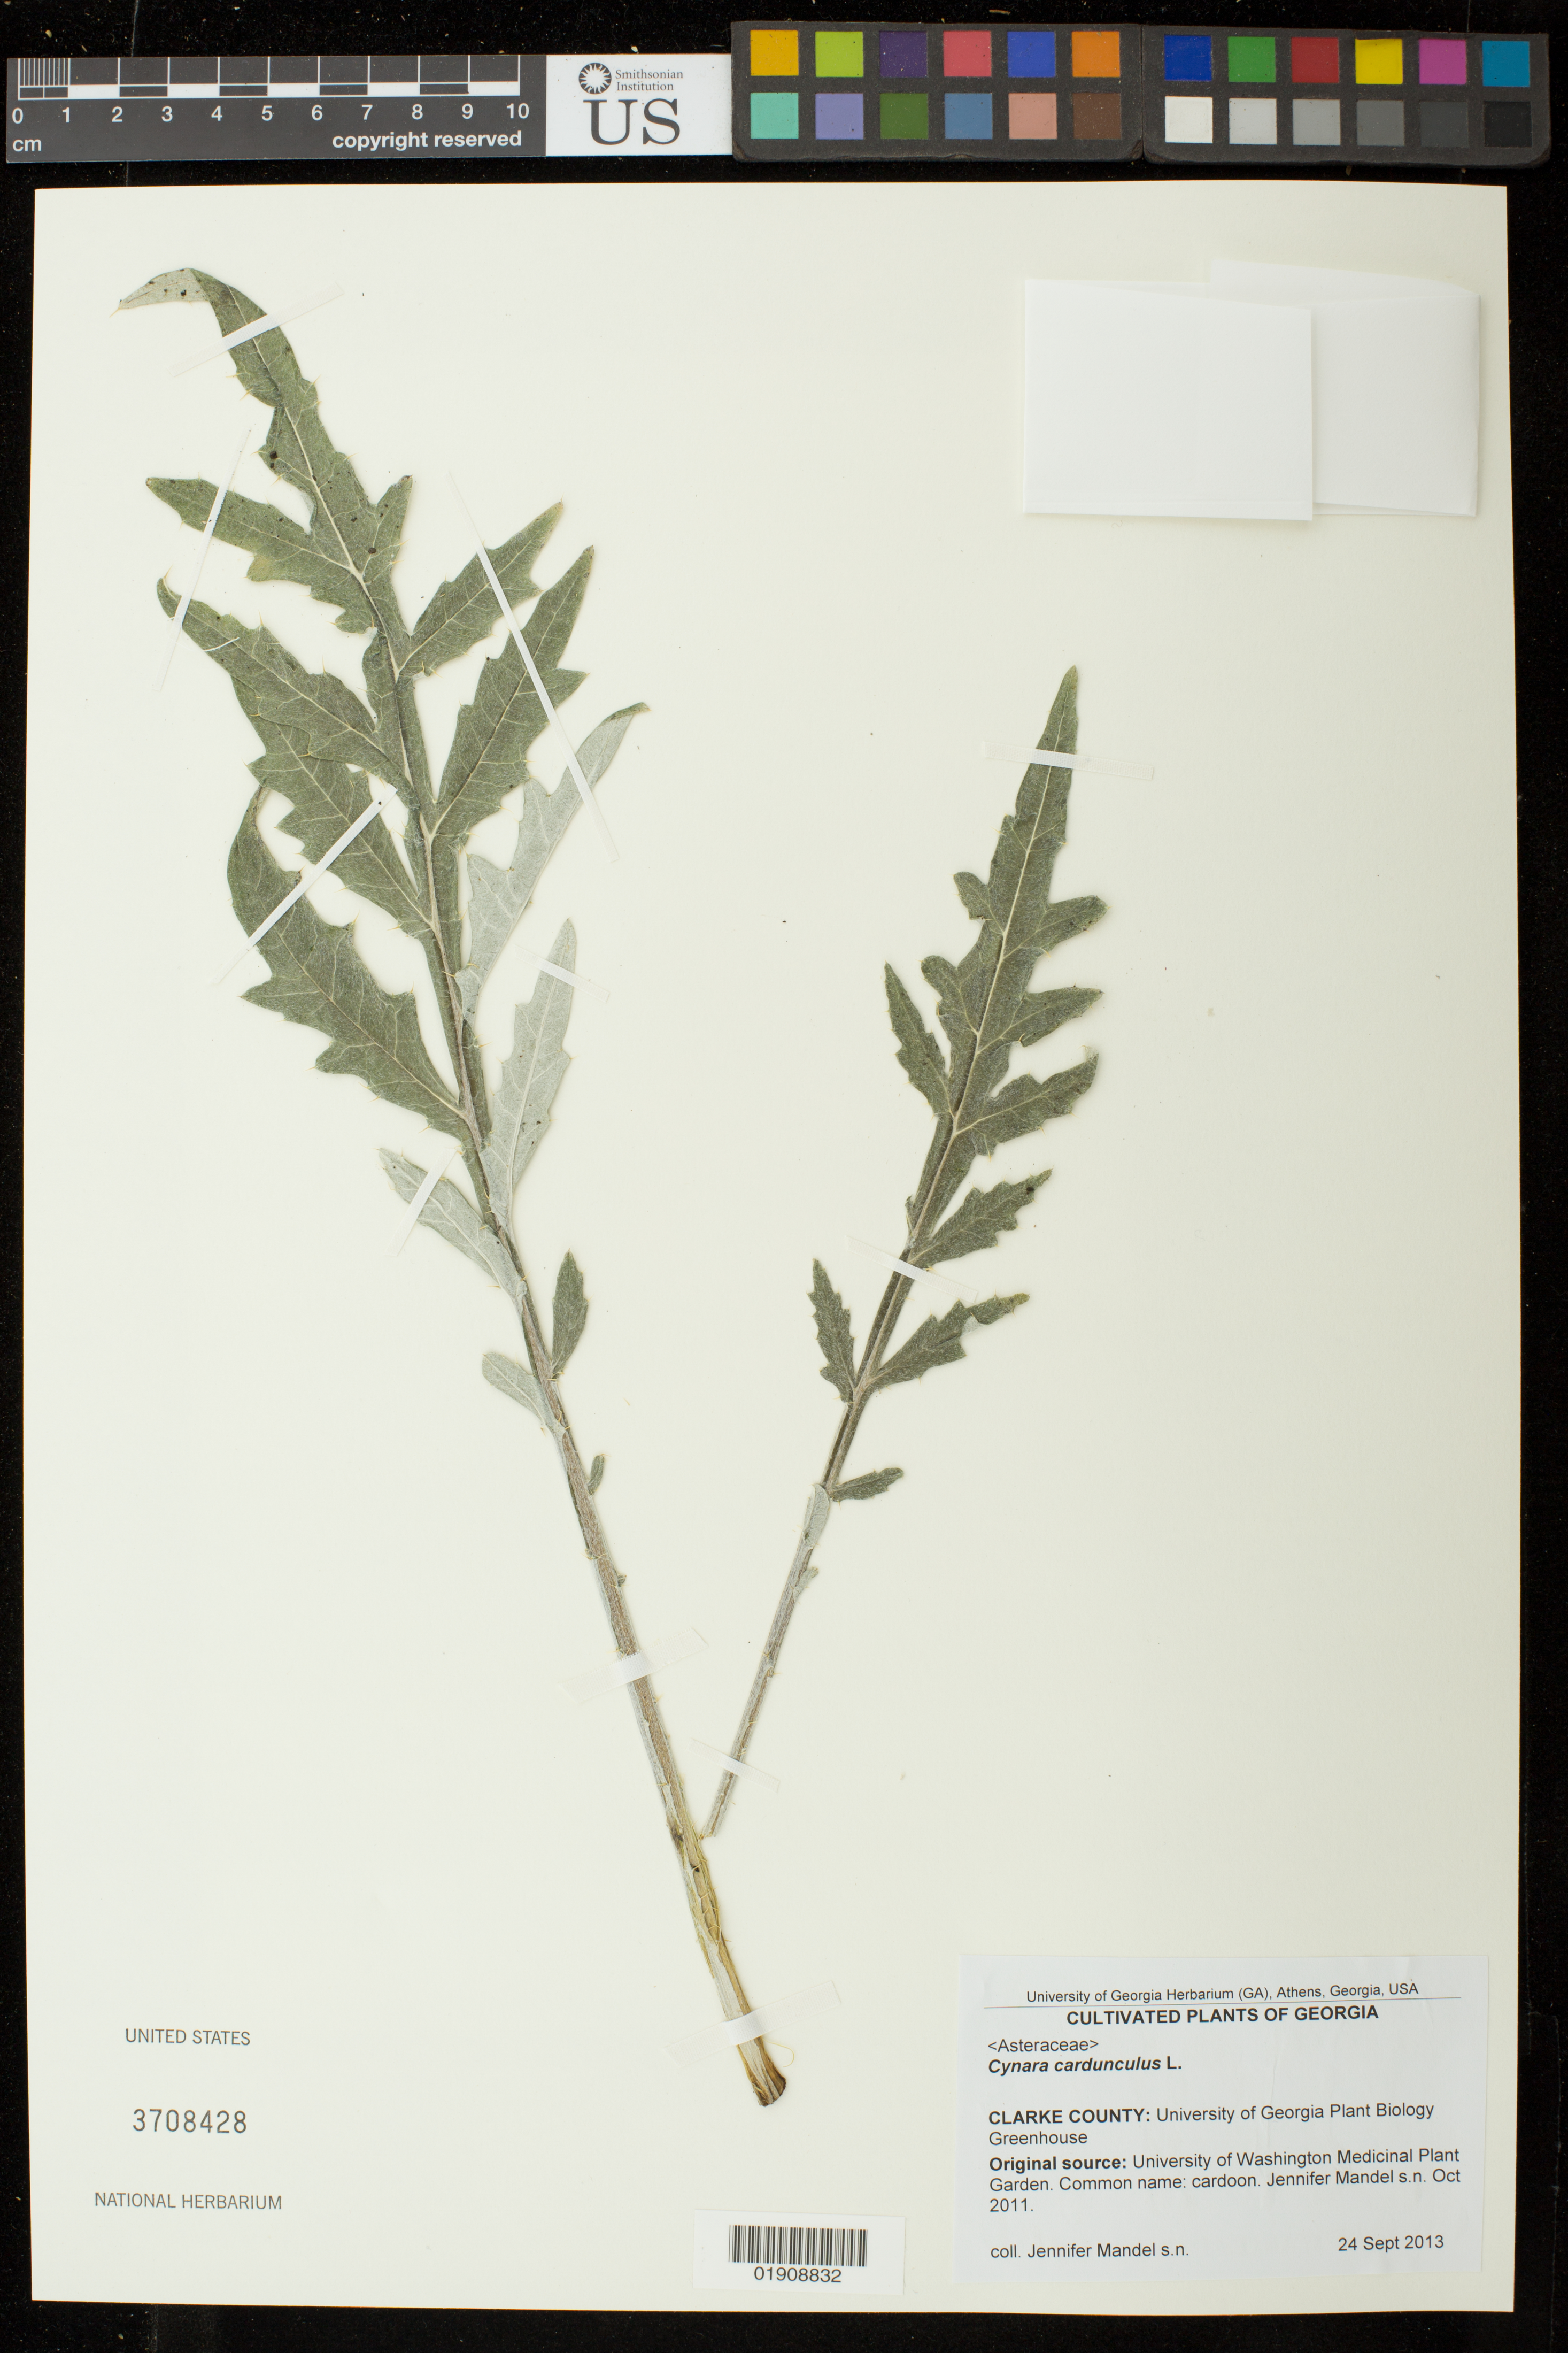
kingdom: Plantae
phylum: Tracheophyta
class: Magnoliopsida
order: Asterales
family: Asteraceae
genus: Cynara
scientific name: Cynara cardunculus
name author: L.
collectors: J. Mandel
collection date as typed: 3 December 2013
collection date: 2013-12-03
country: United States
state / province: Georgia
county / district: Clarke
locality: University of Georgia Plant Biology Greenhouse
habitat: Orig source: Univ. of Washington Medicinal Plant Garden, Jennifer Mendel s.n. Oct 2011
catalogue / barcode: US 3708428